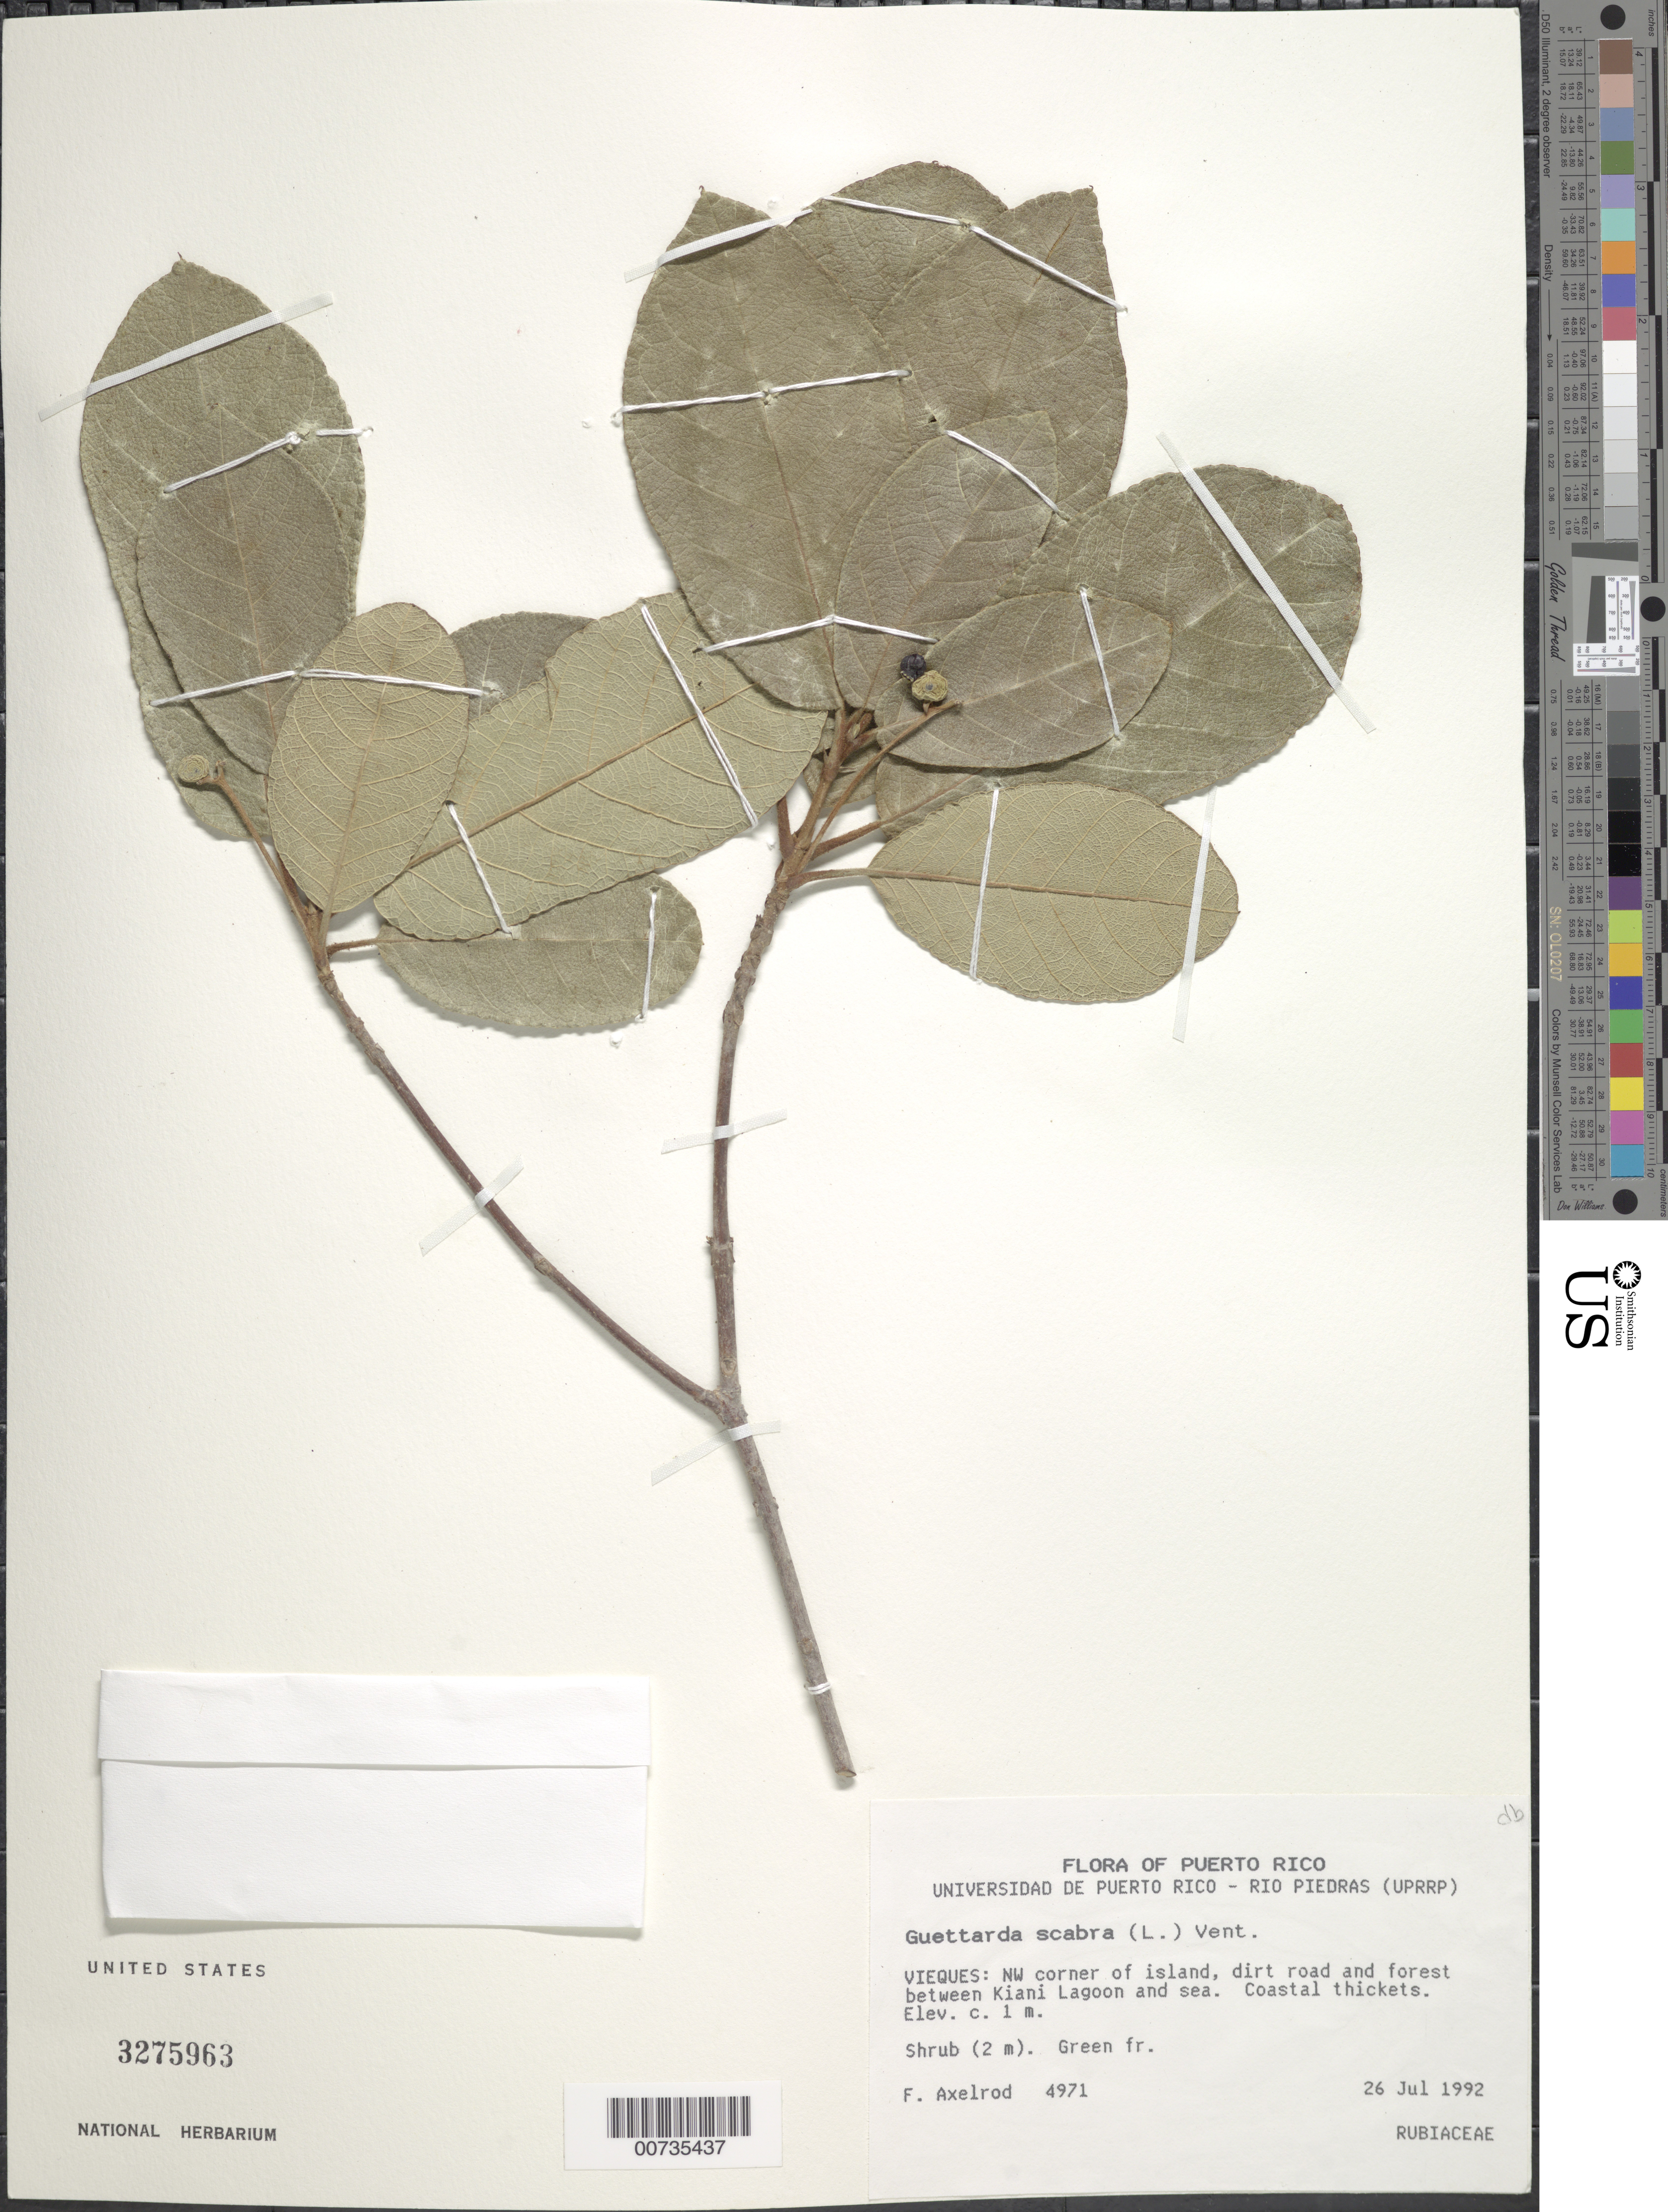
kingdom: Plantae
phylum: Tracheophyta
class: Magnoliopsida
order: Gentianales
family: Rubiaceae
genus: Guettarda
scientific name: Guettarda scabra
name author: (L.) Vent.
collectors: F. S. Axelrod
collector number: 4971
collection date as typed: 26 Jul 1992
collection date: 1992-07-26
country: Puerto Rico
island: Vieques Island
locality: NW corner of island, between Kiani Lagoon and sea.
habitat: Dirt road and forest; coastal thickets.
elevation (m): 1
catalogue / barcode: US 3275963